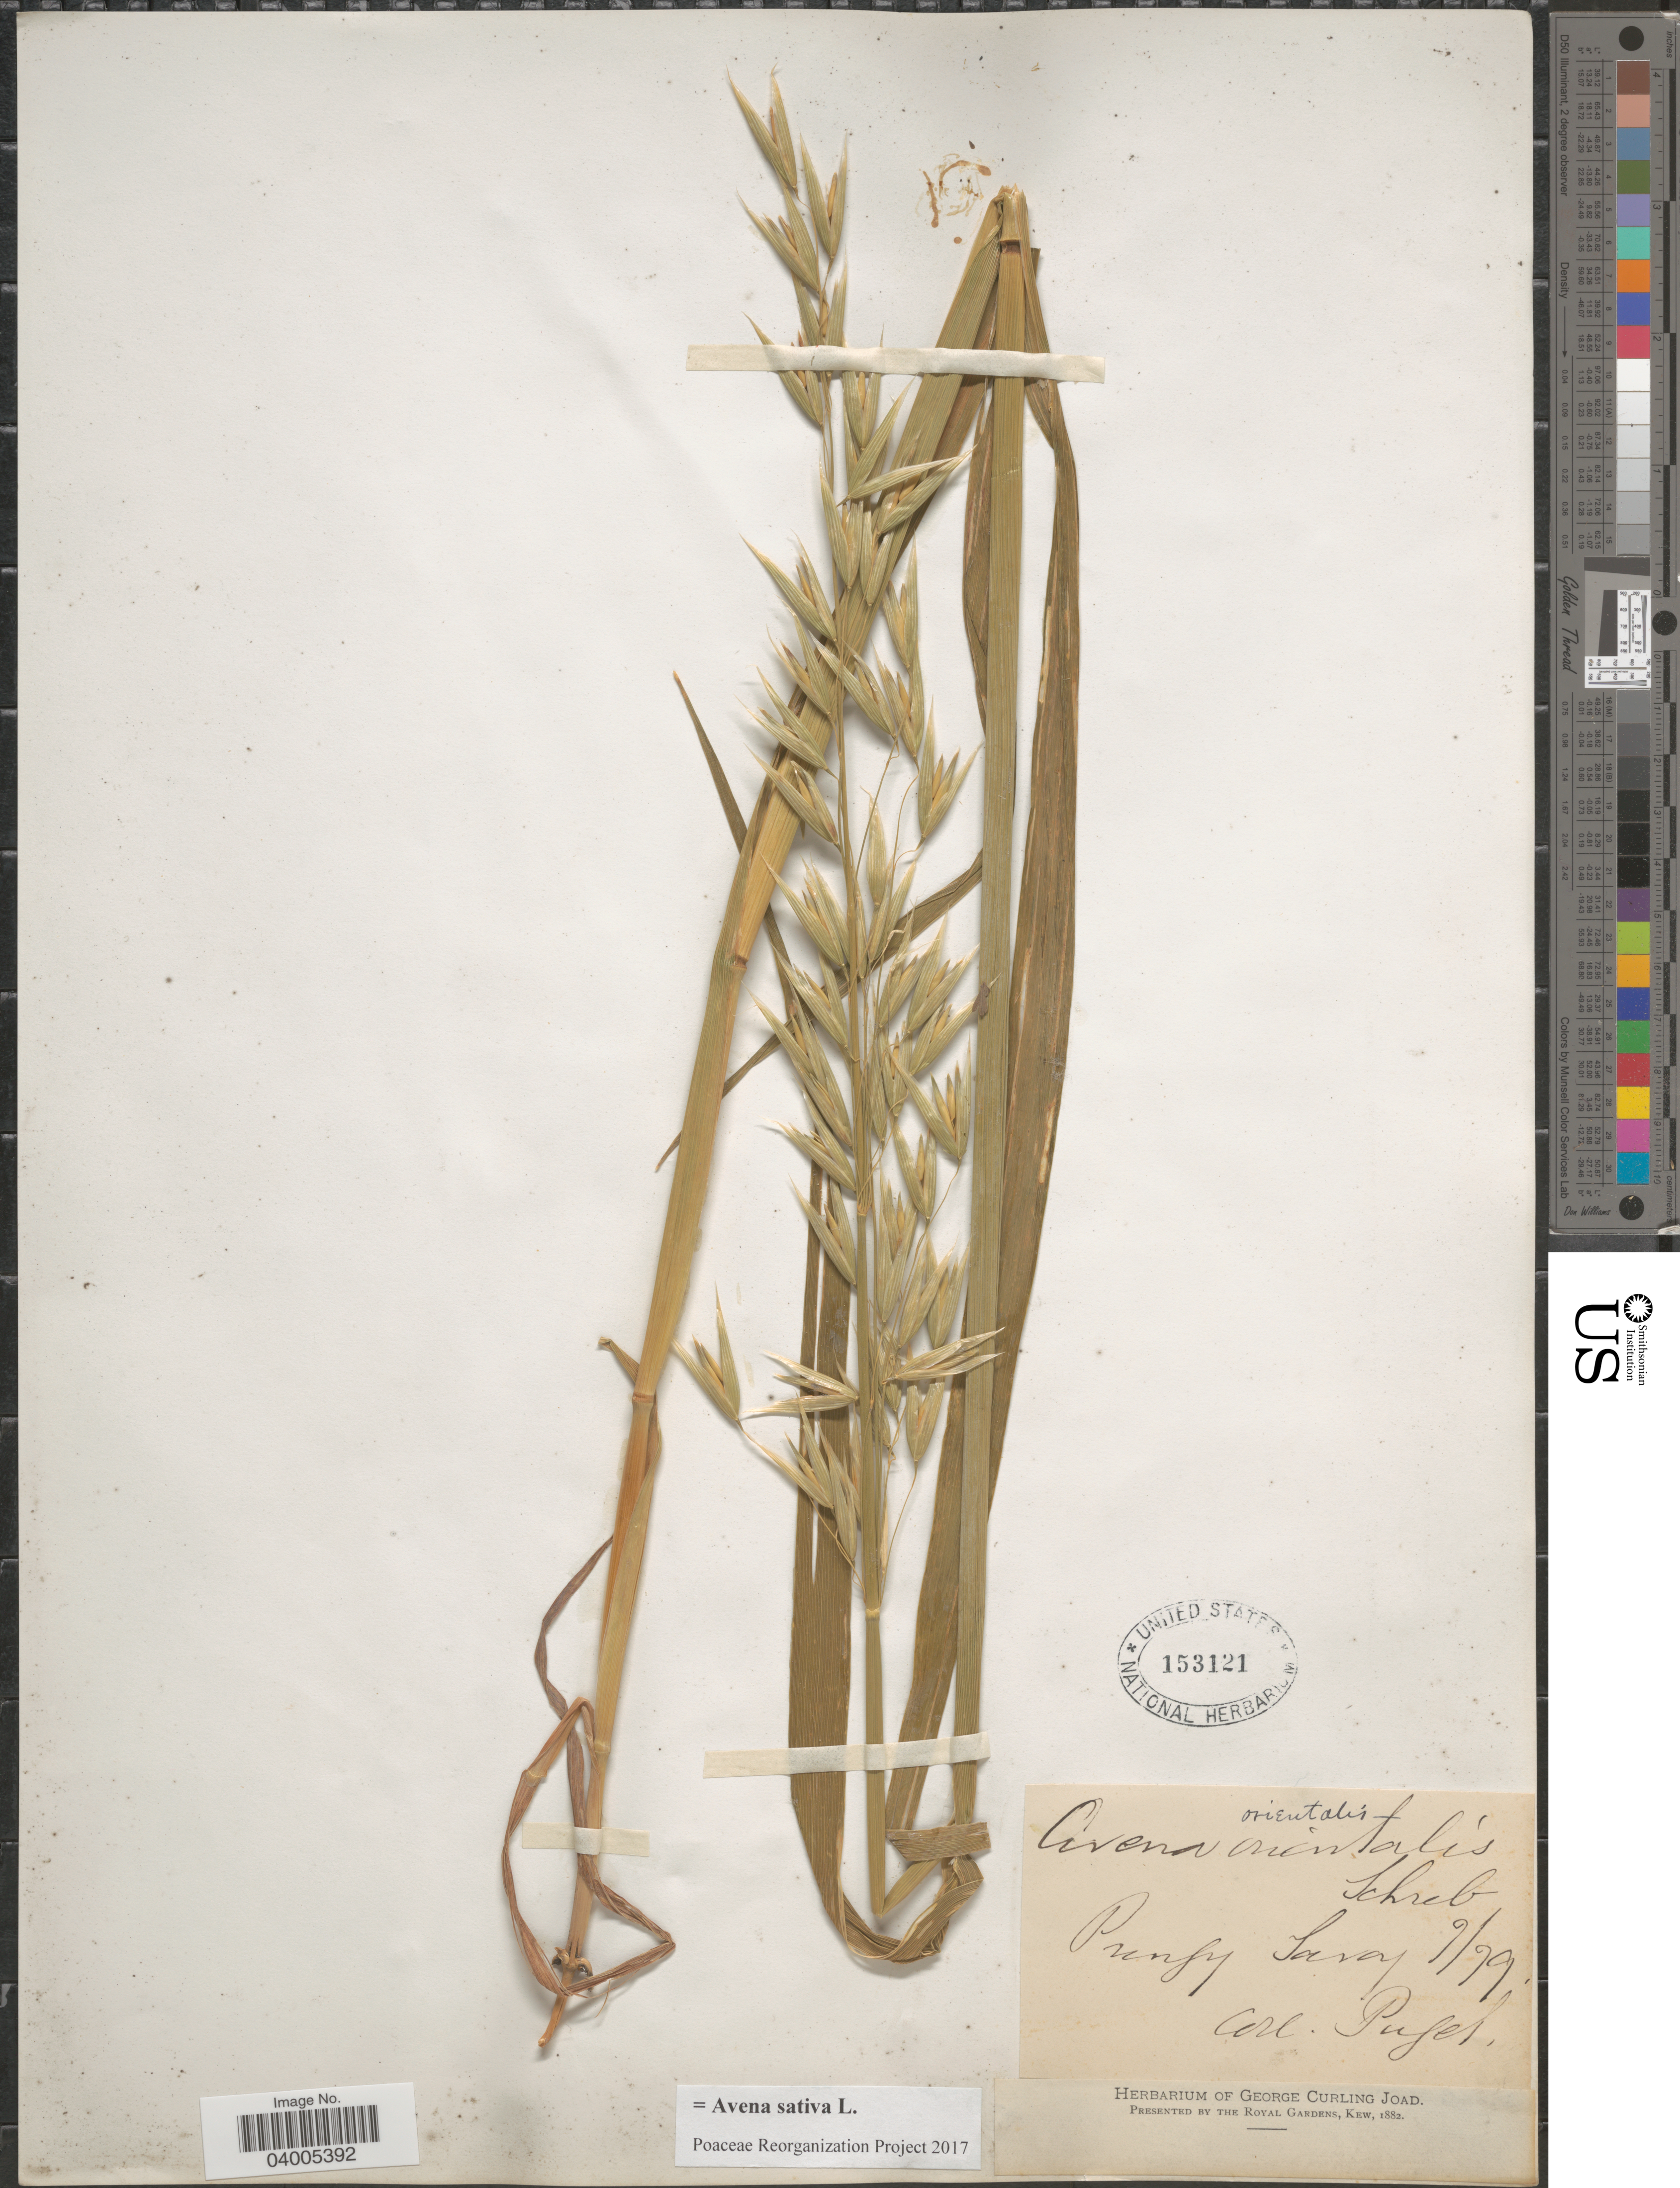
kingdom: Plantae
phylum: Tracheophyta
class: Liliopsida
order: Poales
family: Poaceae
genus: Avena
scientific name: Avena sativa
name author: L.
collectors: -. Puget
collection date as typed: Transcribed d/m/y: /7/79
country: France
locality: Pringy Savoy.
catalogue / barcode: US 153121